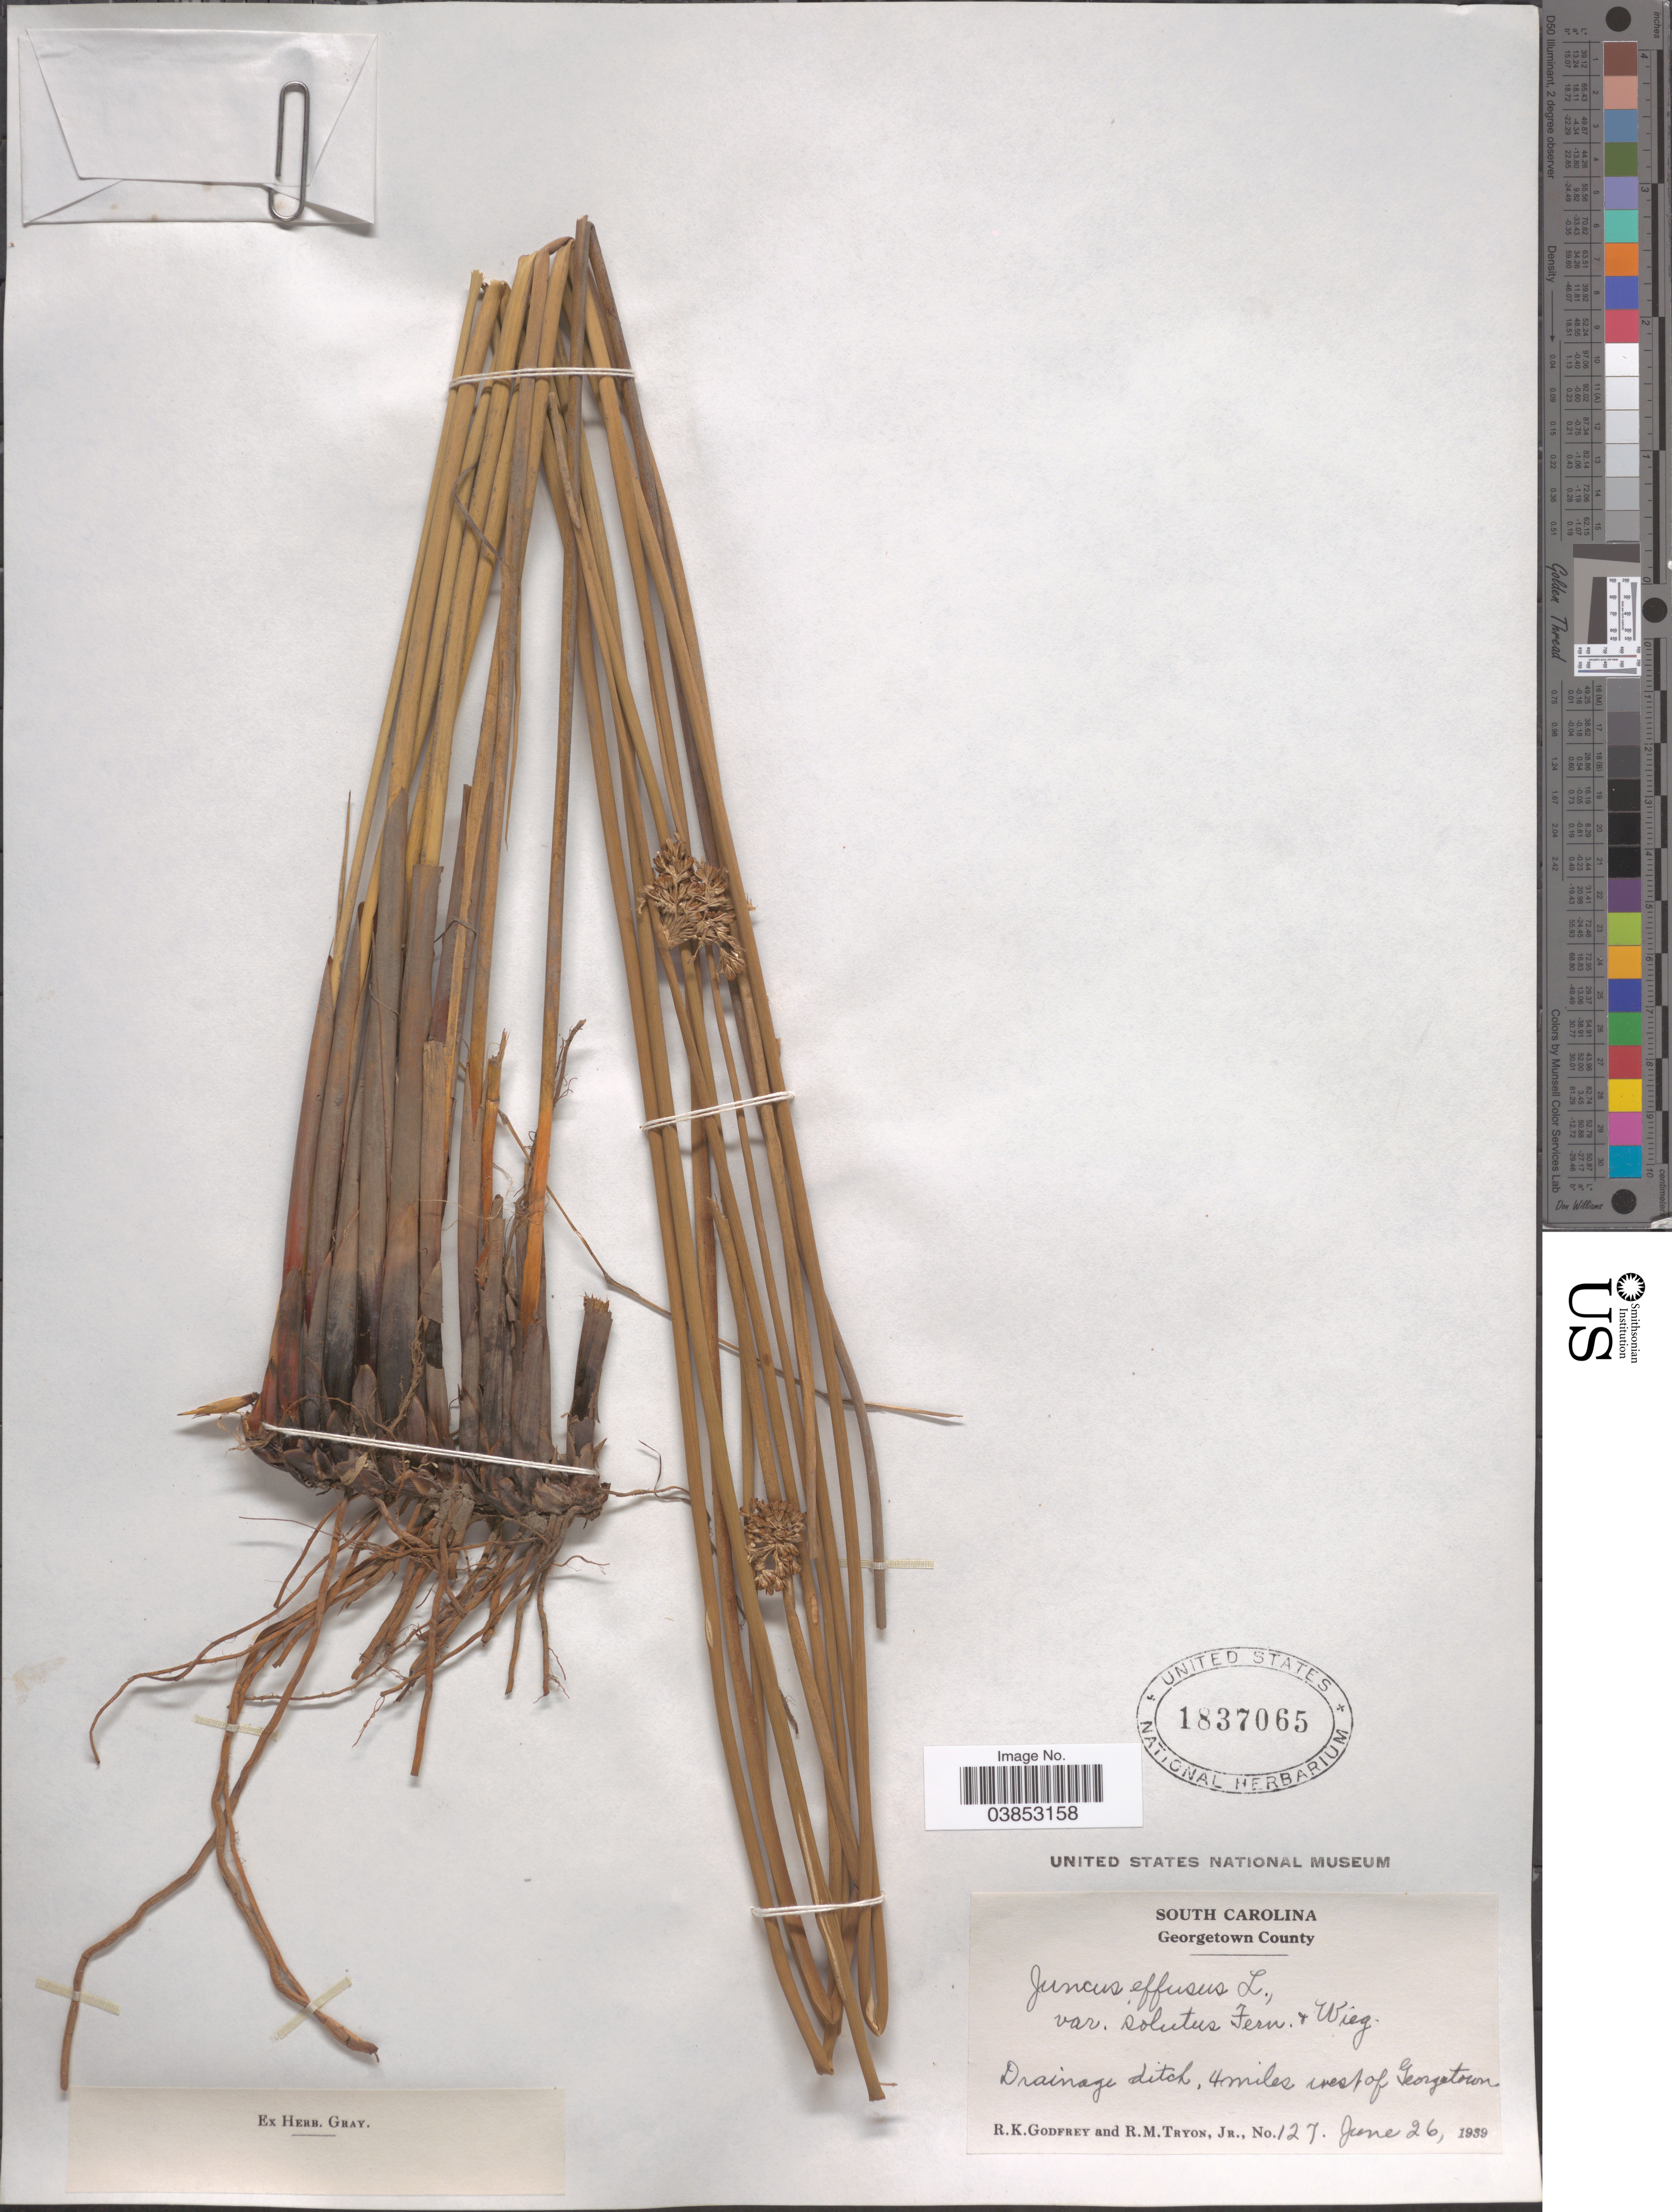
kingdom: Plantae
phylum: Tracheophyta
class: Liliopsida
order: Poales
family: Juncaceae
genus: Juncus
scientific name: Juncus effusus subsp. solutus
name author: (Fernald & Wiegand) Hämet-Ahti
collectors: R. K. Godfrey & R. Tryon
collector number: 127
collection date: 1939-06-26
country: United States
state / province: South Carolina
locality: Georgetown County. Drainage ditch, 4 miles west of Georgetown.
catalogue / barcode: US 1837065